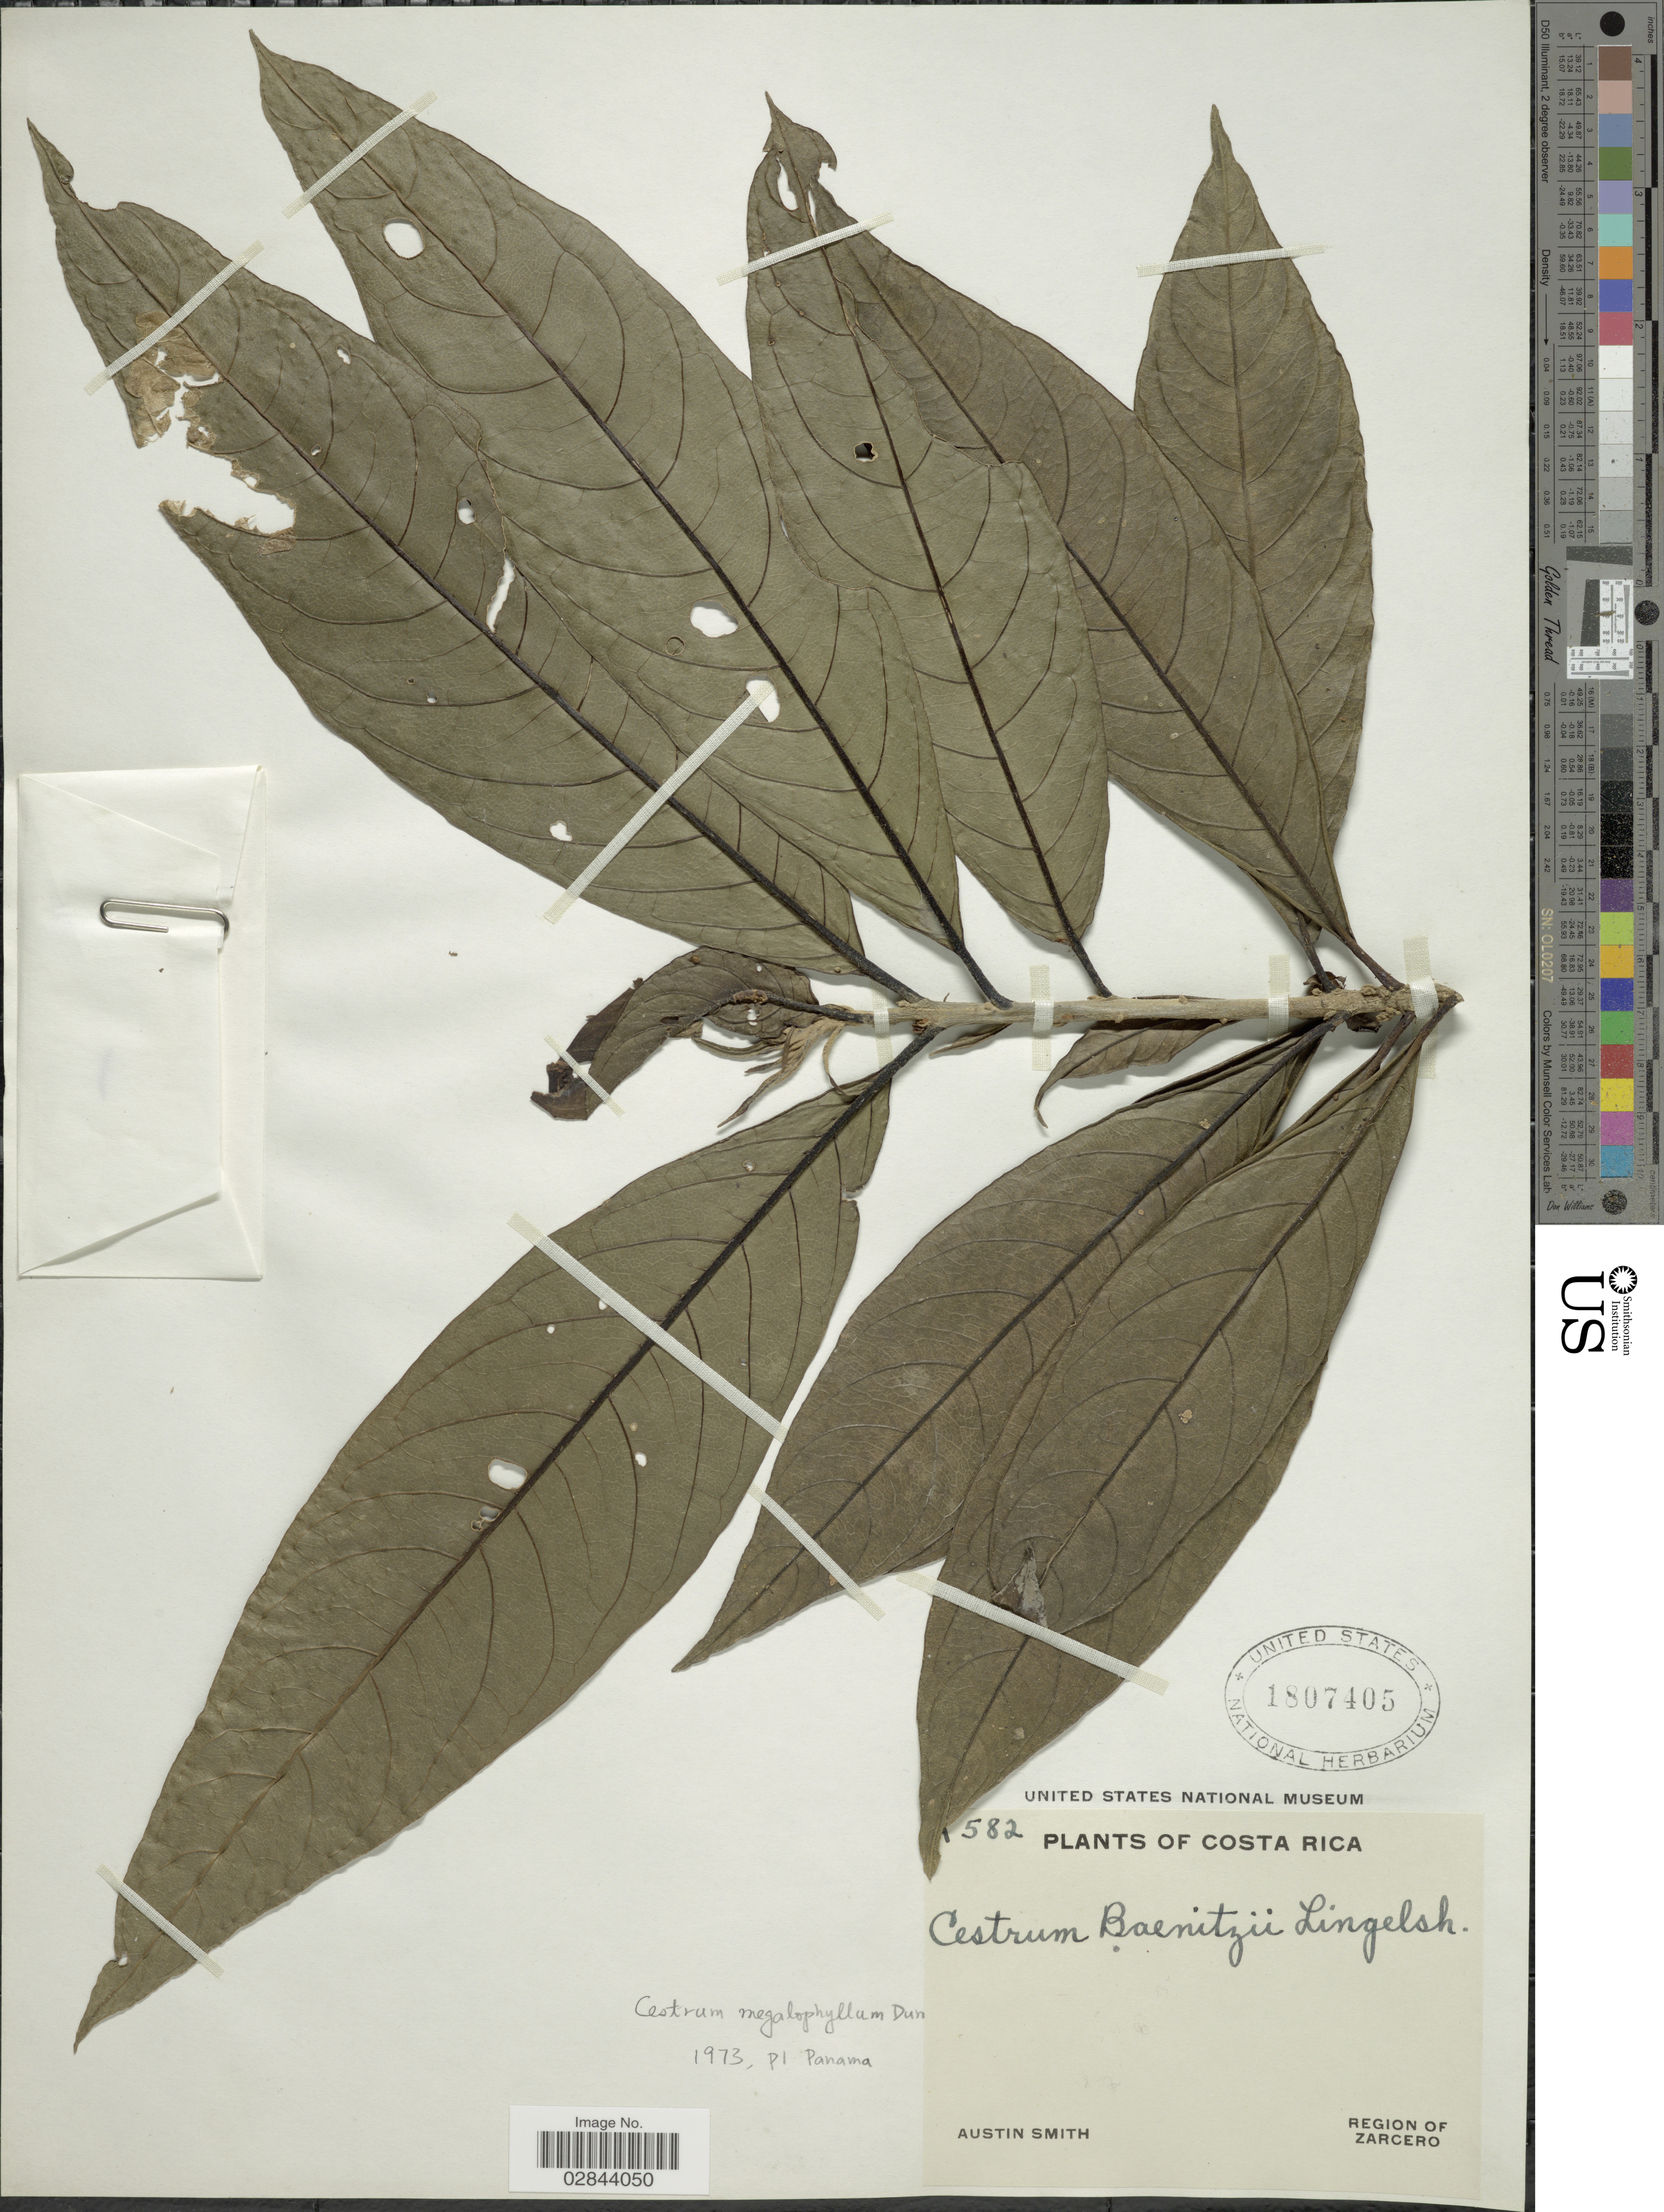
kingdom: Plantae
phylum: Tracheophyta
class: Magnoliopsida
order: Solanales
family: Solanaceae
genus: Cestrum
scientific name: Cestrum schlechtendahlii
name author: G. Don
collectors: Aust P. Smith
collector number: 1582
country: Costa Rica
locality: Region of Zarcero.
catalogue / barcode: US 1807405